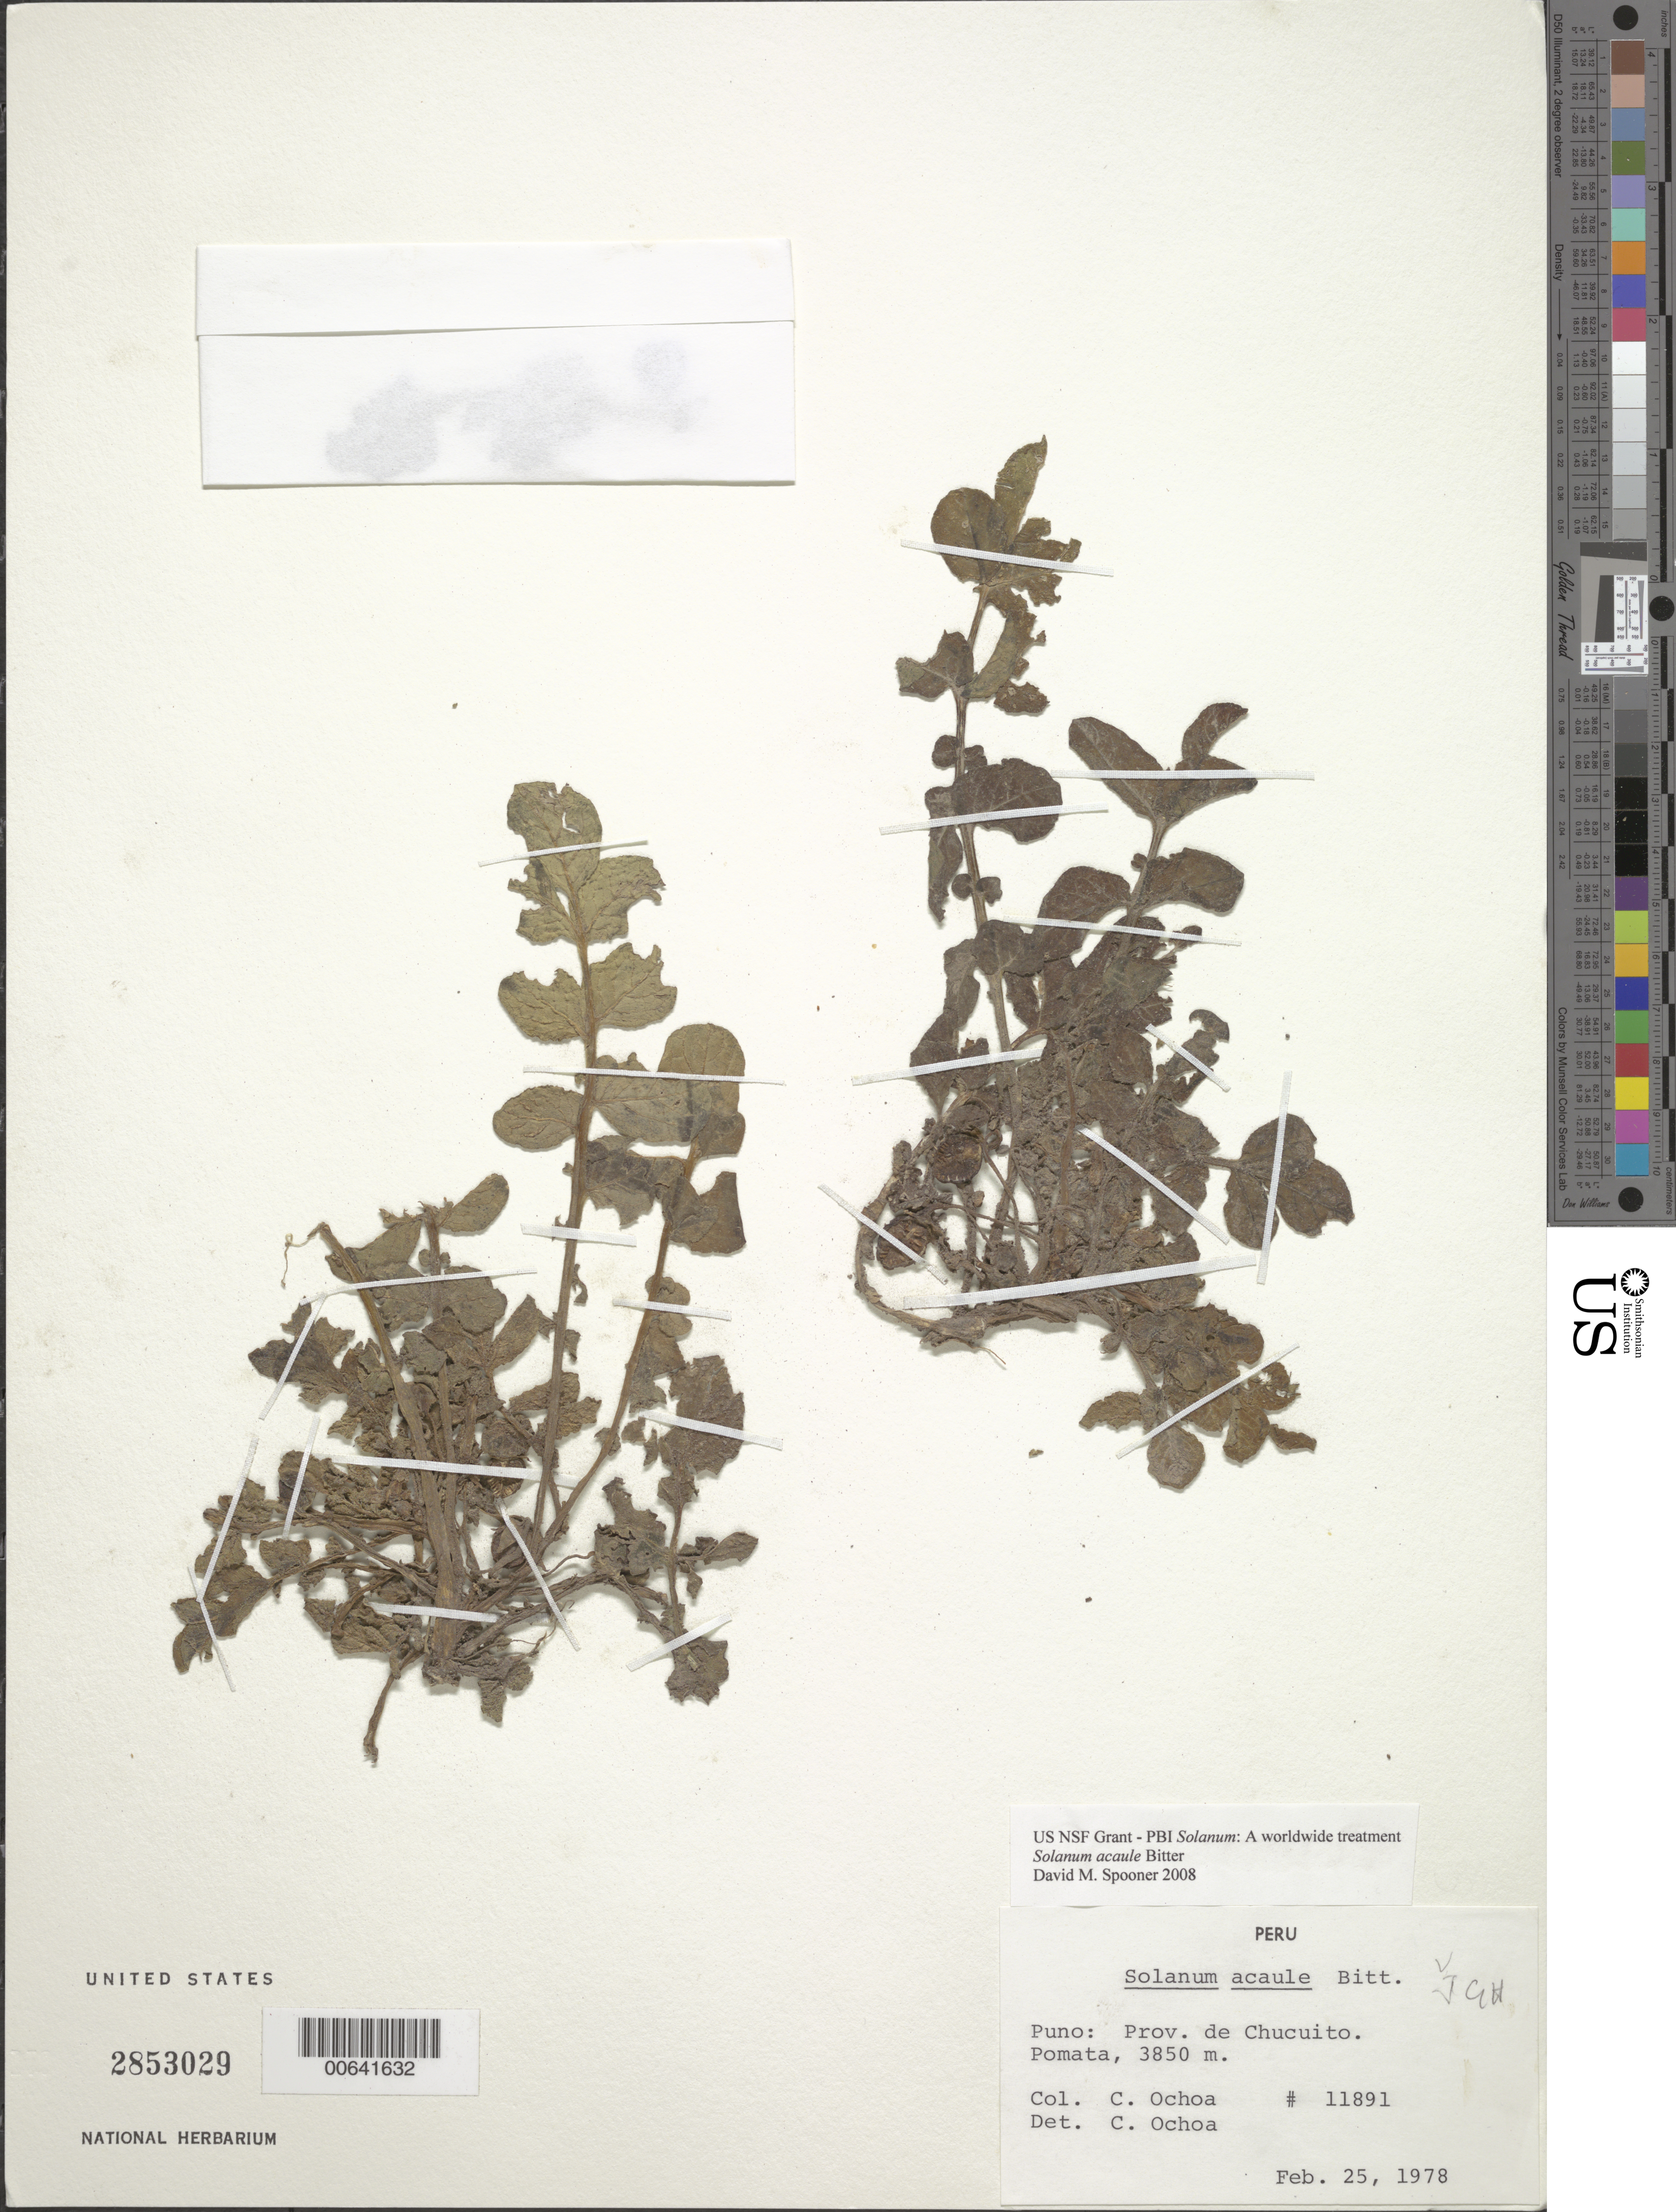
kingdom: Plantae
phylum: Tracheophyta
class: Magnoliopsida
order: Solanales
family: Solanaceae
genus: Solanum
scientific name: Solanum acaule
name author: Bitter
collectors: C. Ochoa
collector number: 11891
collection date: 1978-02-25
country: Peru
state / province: Puno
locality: Prov. de Chucuito. Pomata.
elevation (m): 3850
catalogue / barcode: US 2853029